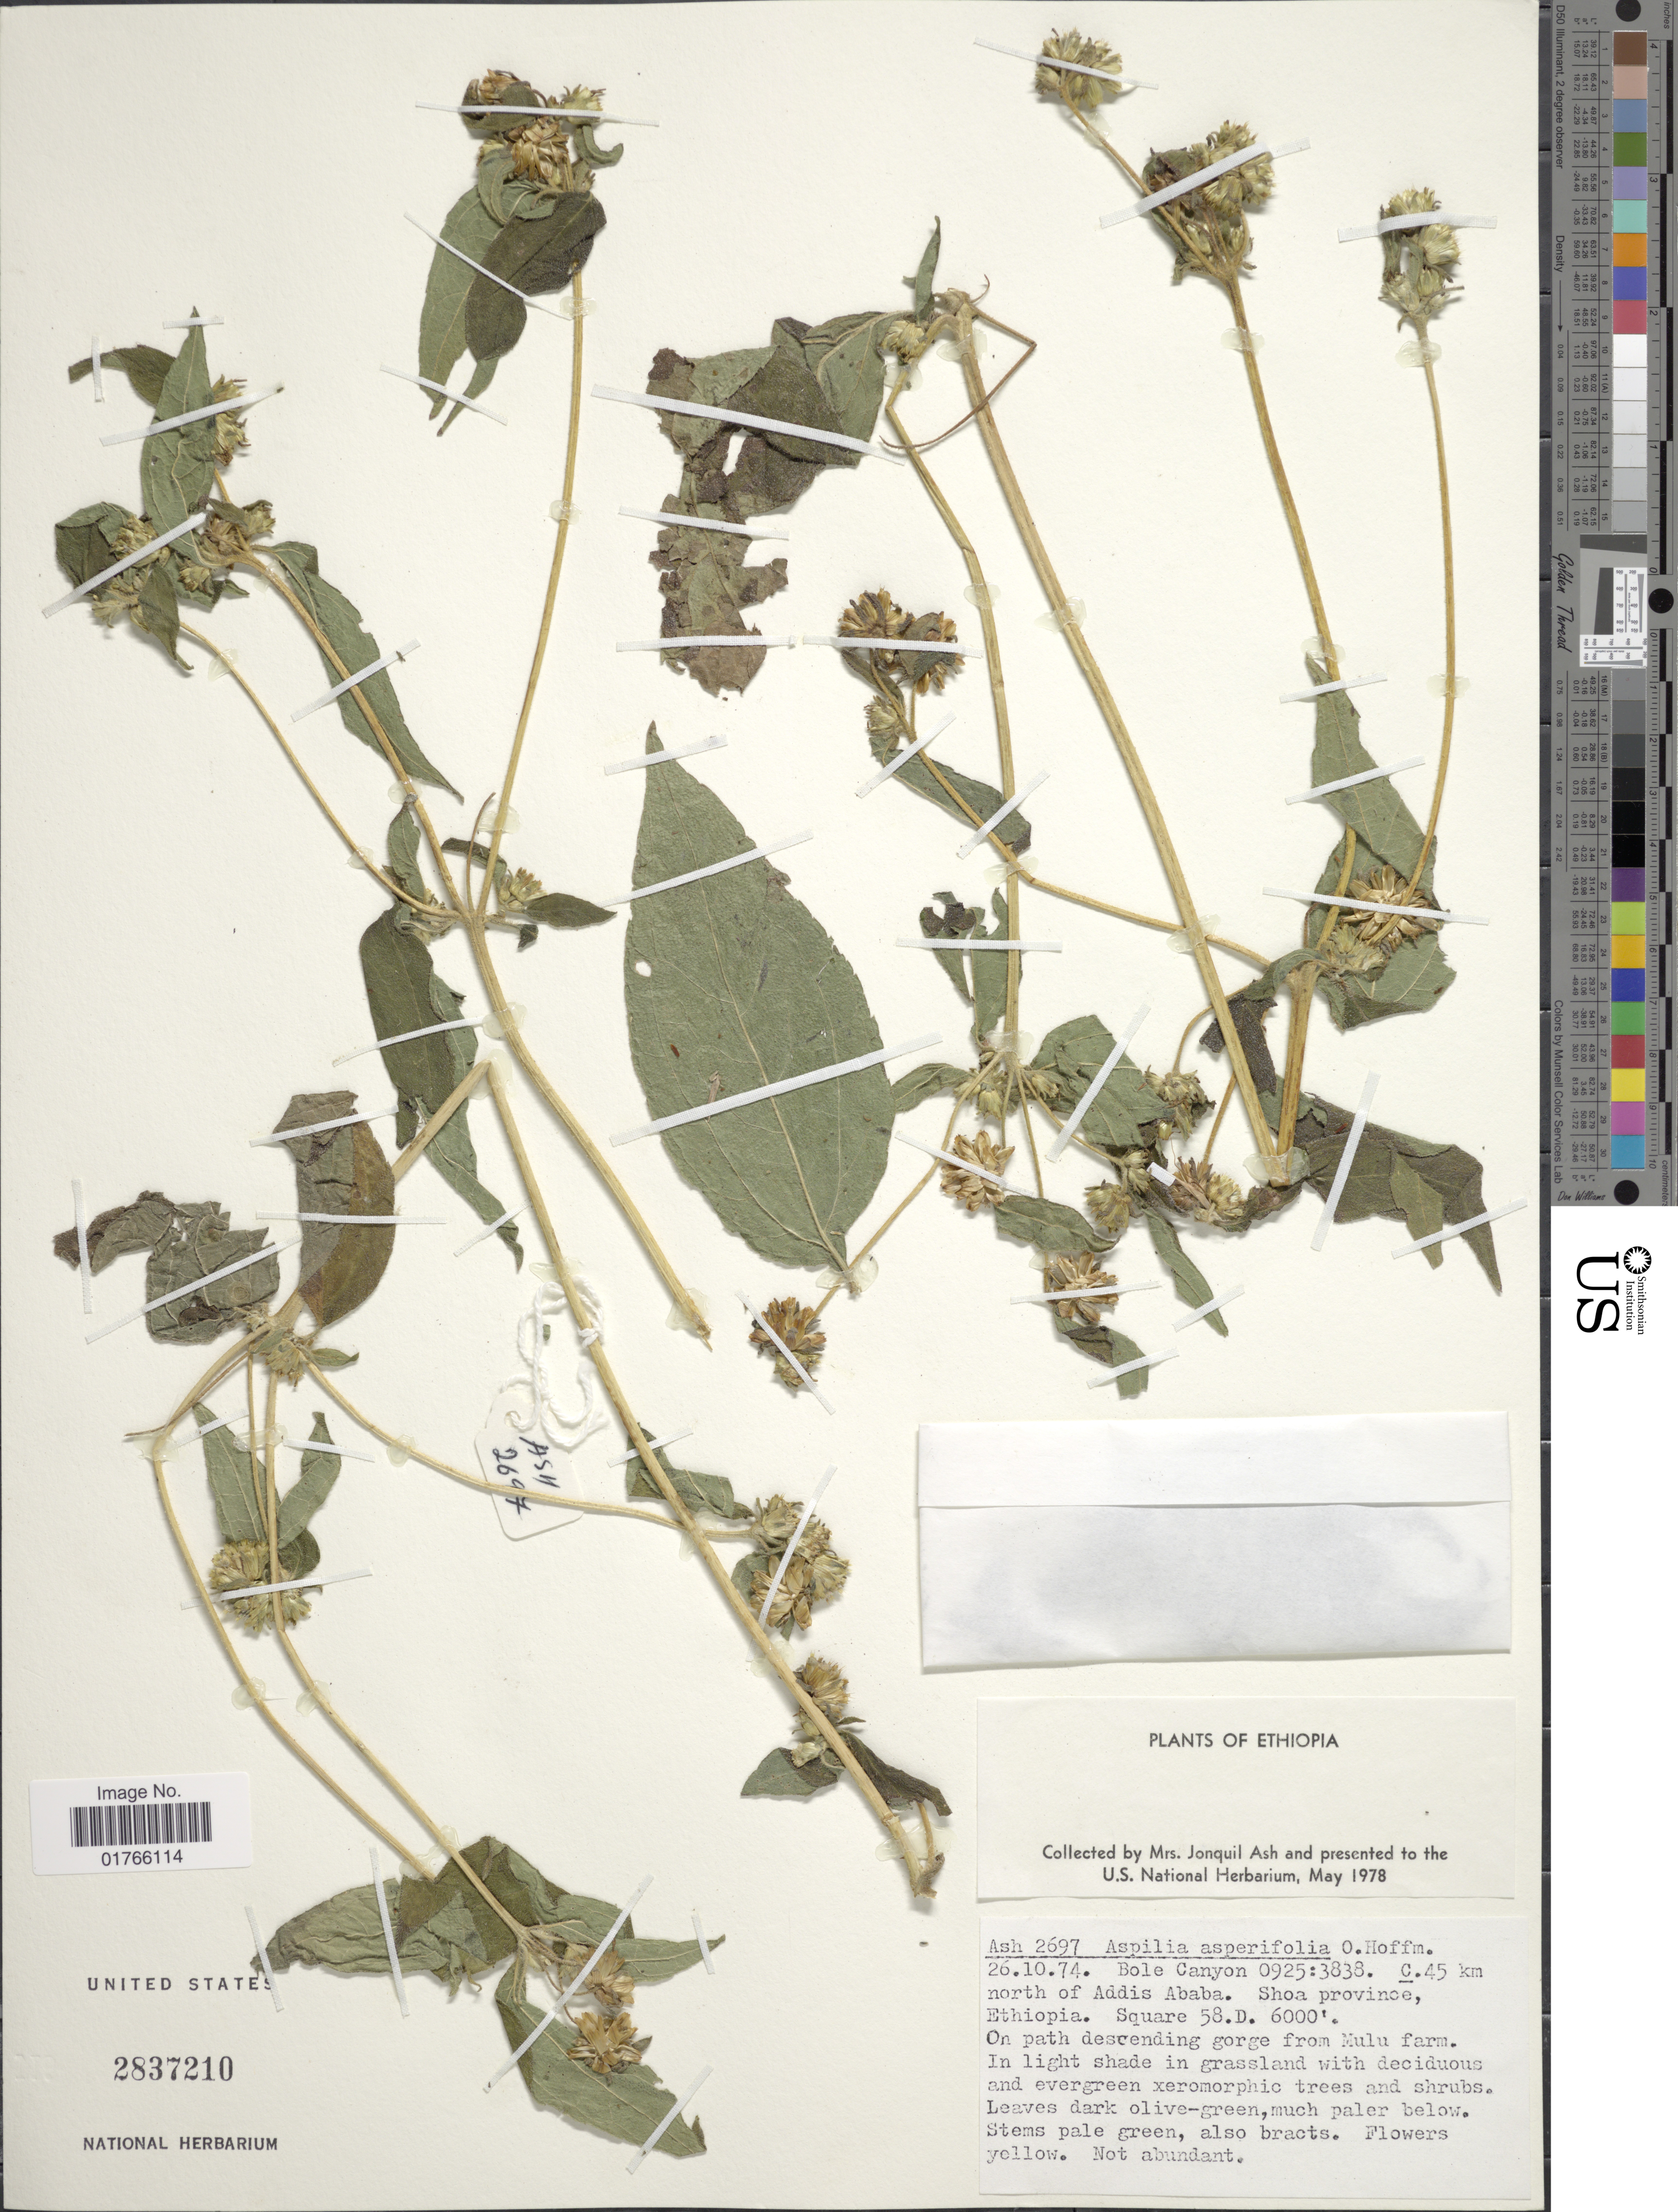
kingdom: Plantae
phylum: Tracheophyta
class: Magnoliopsida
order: Asterales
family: Asteraceae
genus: Aspilia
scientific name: Aspilia asperifolia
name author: O. Hoffm.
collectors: J. Ash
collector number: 2697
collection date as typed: Transcribed d/m/y: 26/10/74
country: Ethiopia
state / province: Addis Ababa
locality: Bole Canyon, c 45 km north of Addis Ababa, Shoa province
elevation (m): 1829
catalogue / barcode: US 2837210